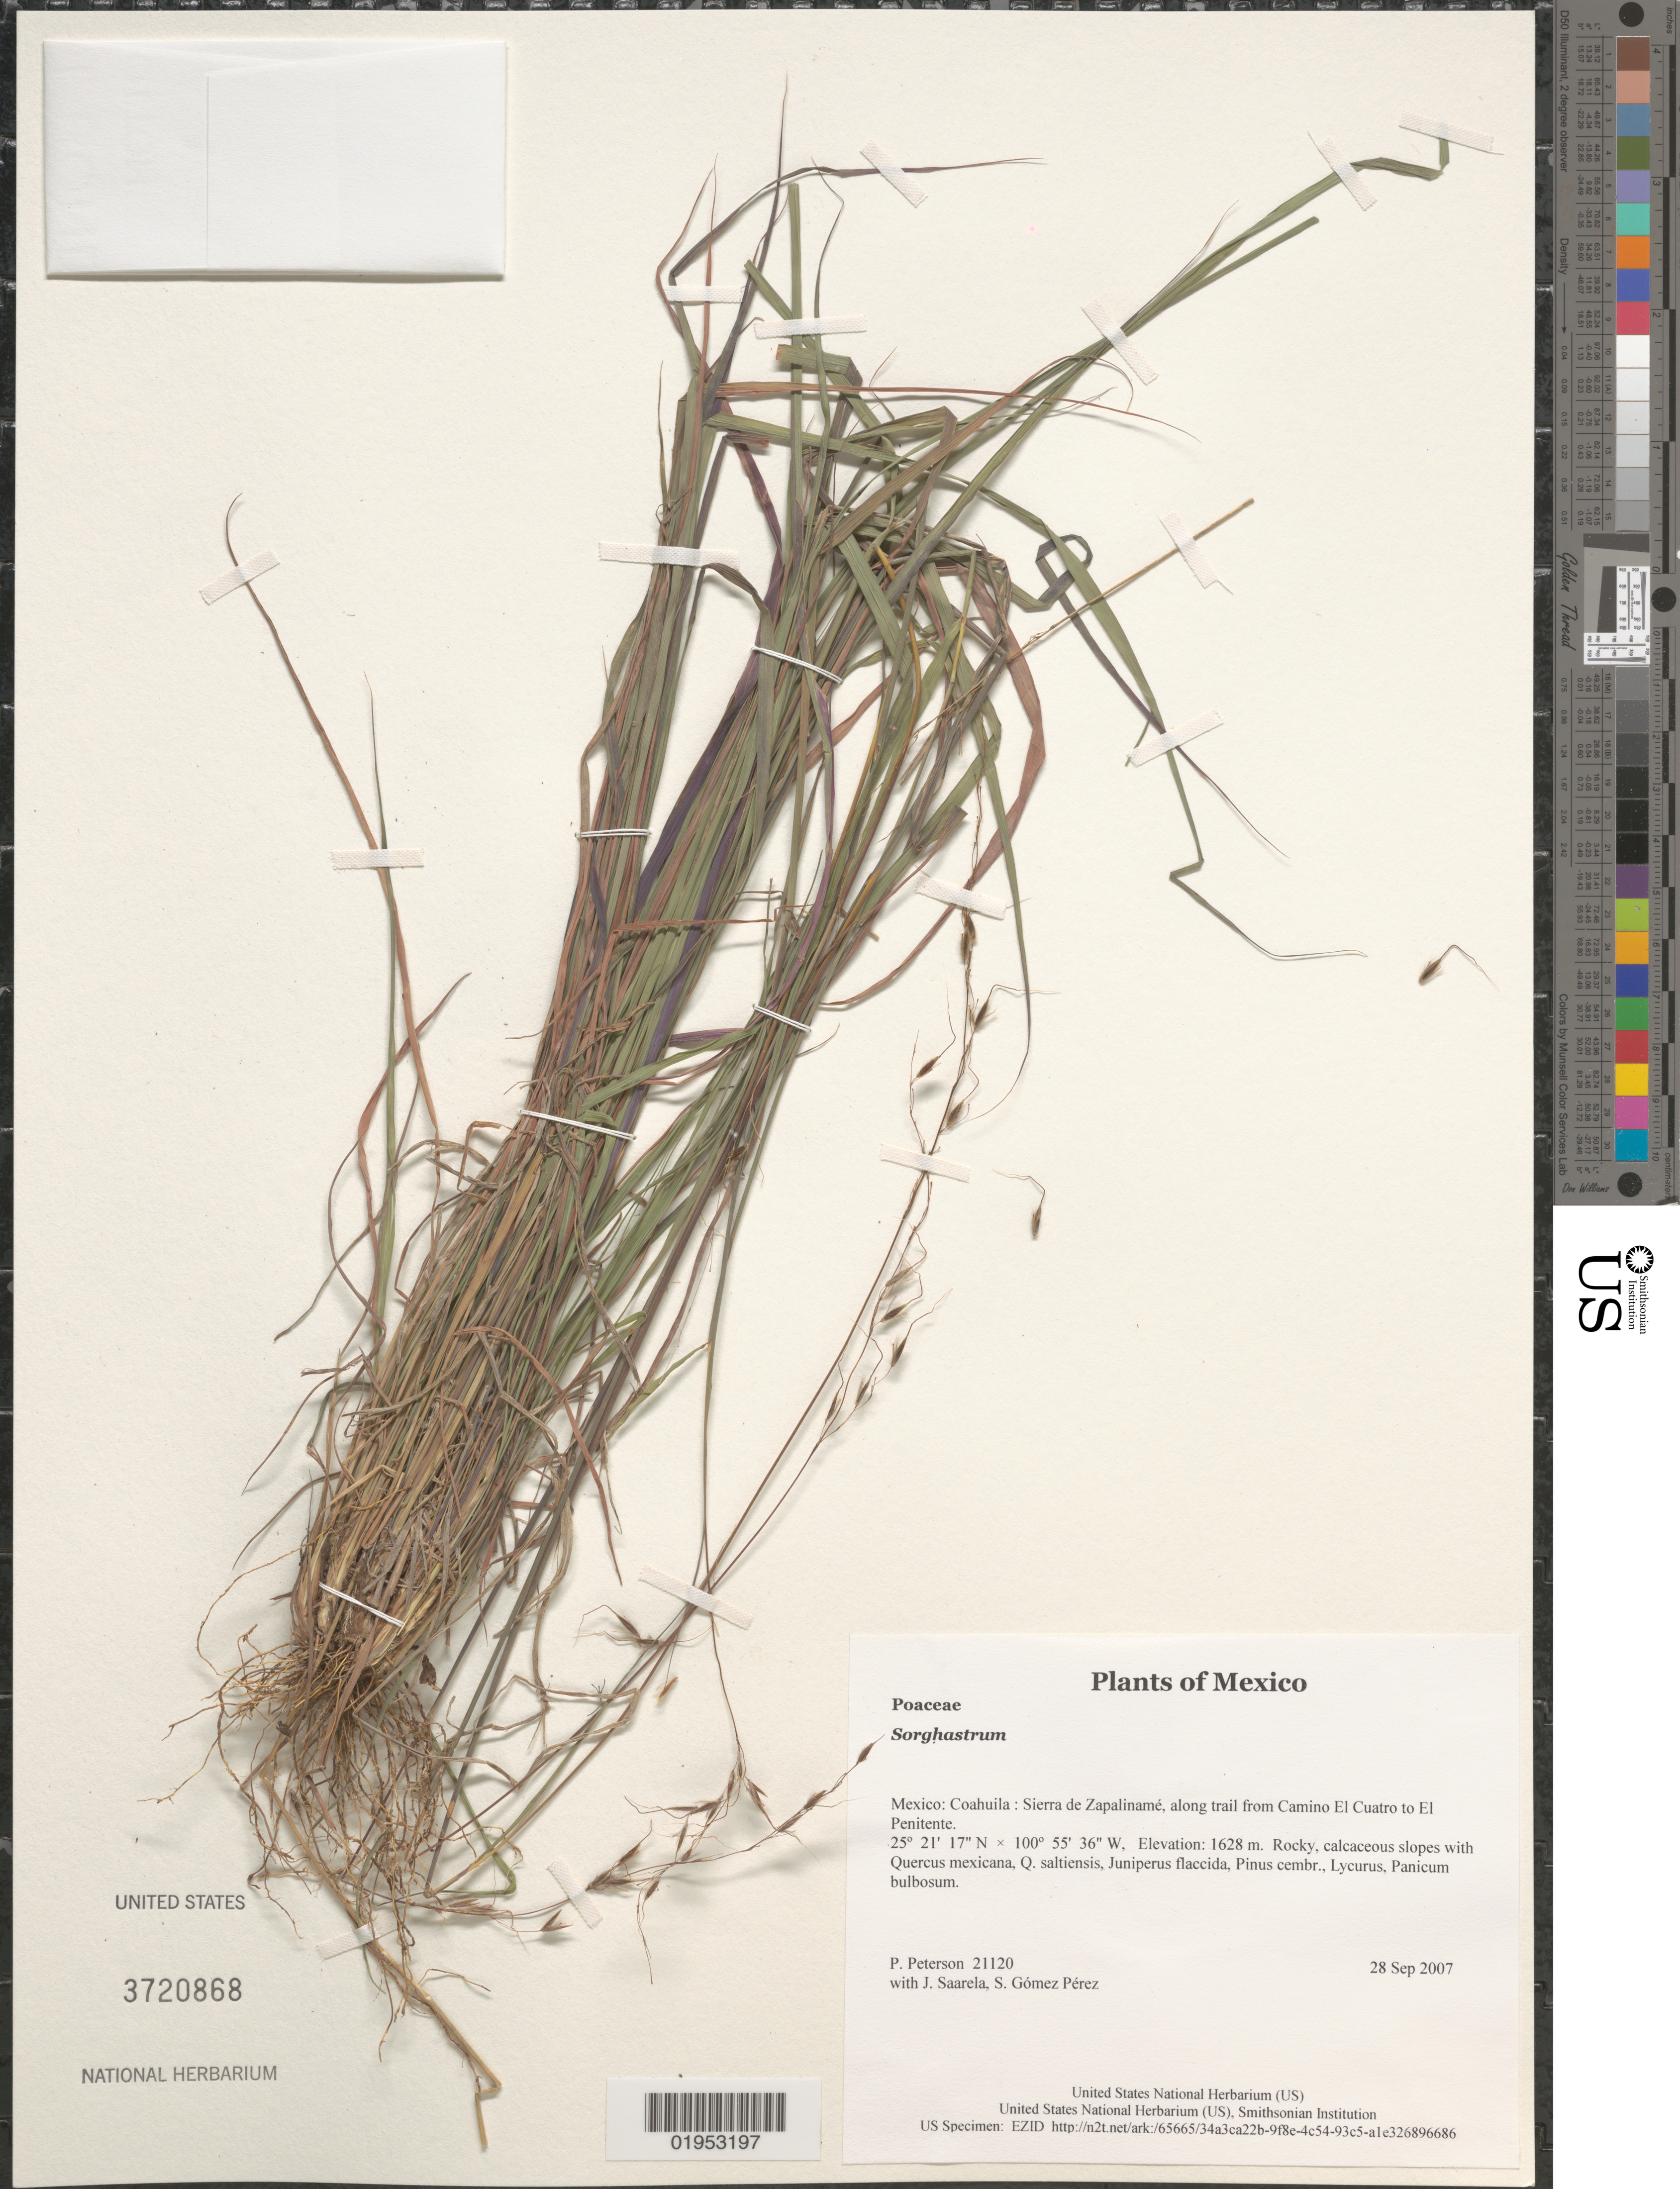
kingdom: Plantae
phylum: Tracheophyta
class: Liliopsida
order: Poales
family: Poaceae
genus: Sorghastrum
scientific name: Sorghastrum sp.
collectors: P. M. Peterson, J. Saarela & S. Gómez Pérez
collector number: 21120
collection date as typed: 28 Sep. 2007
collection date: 2007-09-28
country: Mexico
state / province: Coahuila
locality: Sierra de Zapalinamé, along trail from Camino El Cuatro to El Penitente.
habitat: Rocky, calcaceous slopes with Quercus mexicana, Q. saltiensis, Juniperus flaccida, Pinus cembr., Lycurus, Panicum bulbosum.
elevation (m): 1628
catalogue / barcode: US 3720868